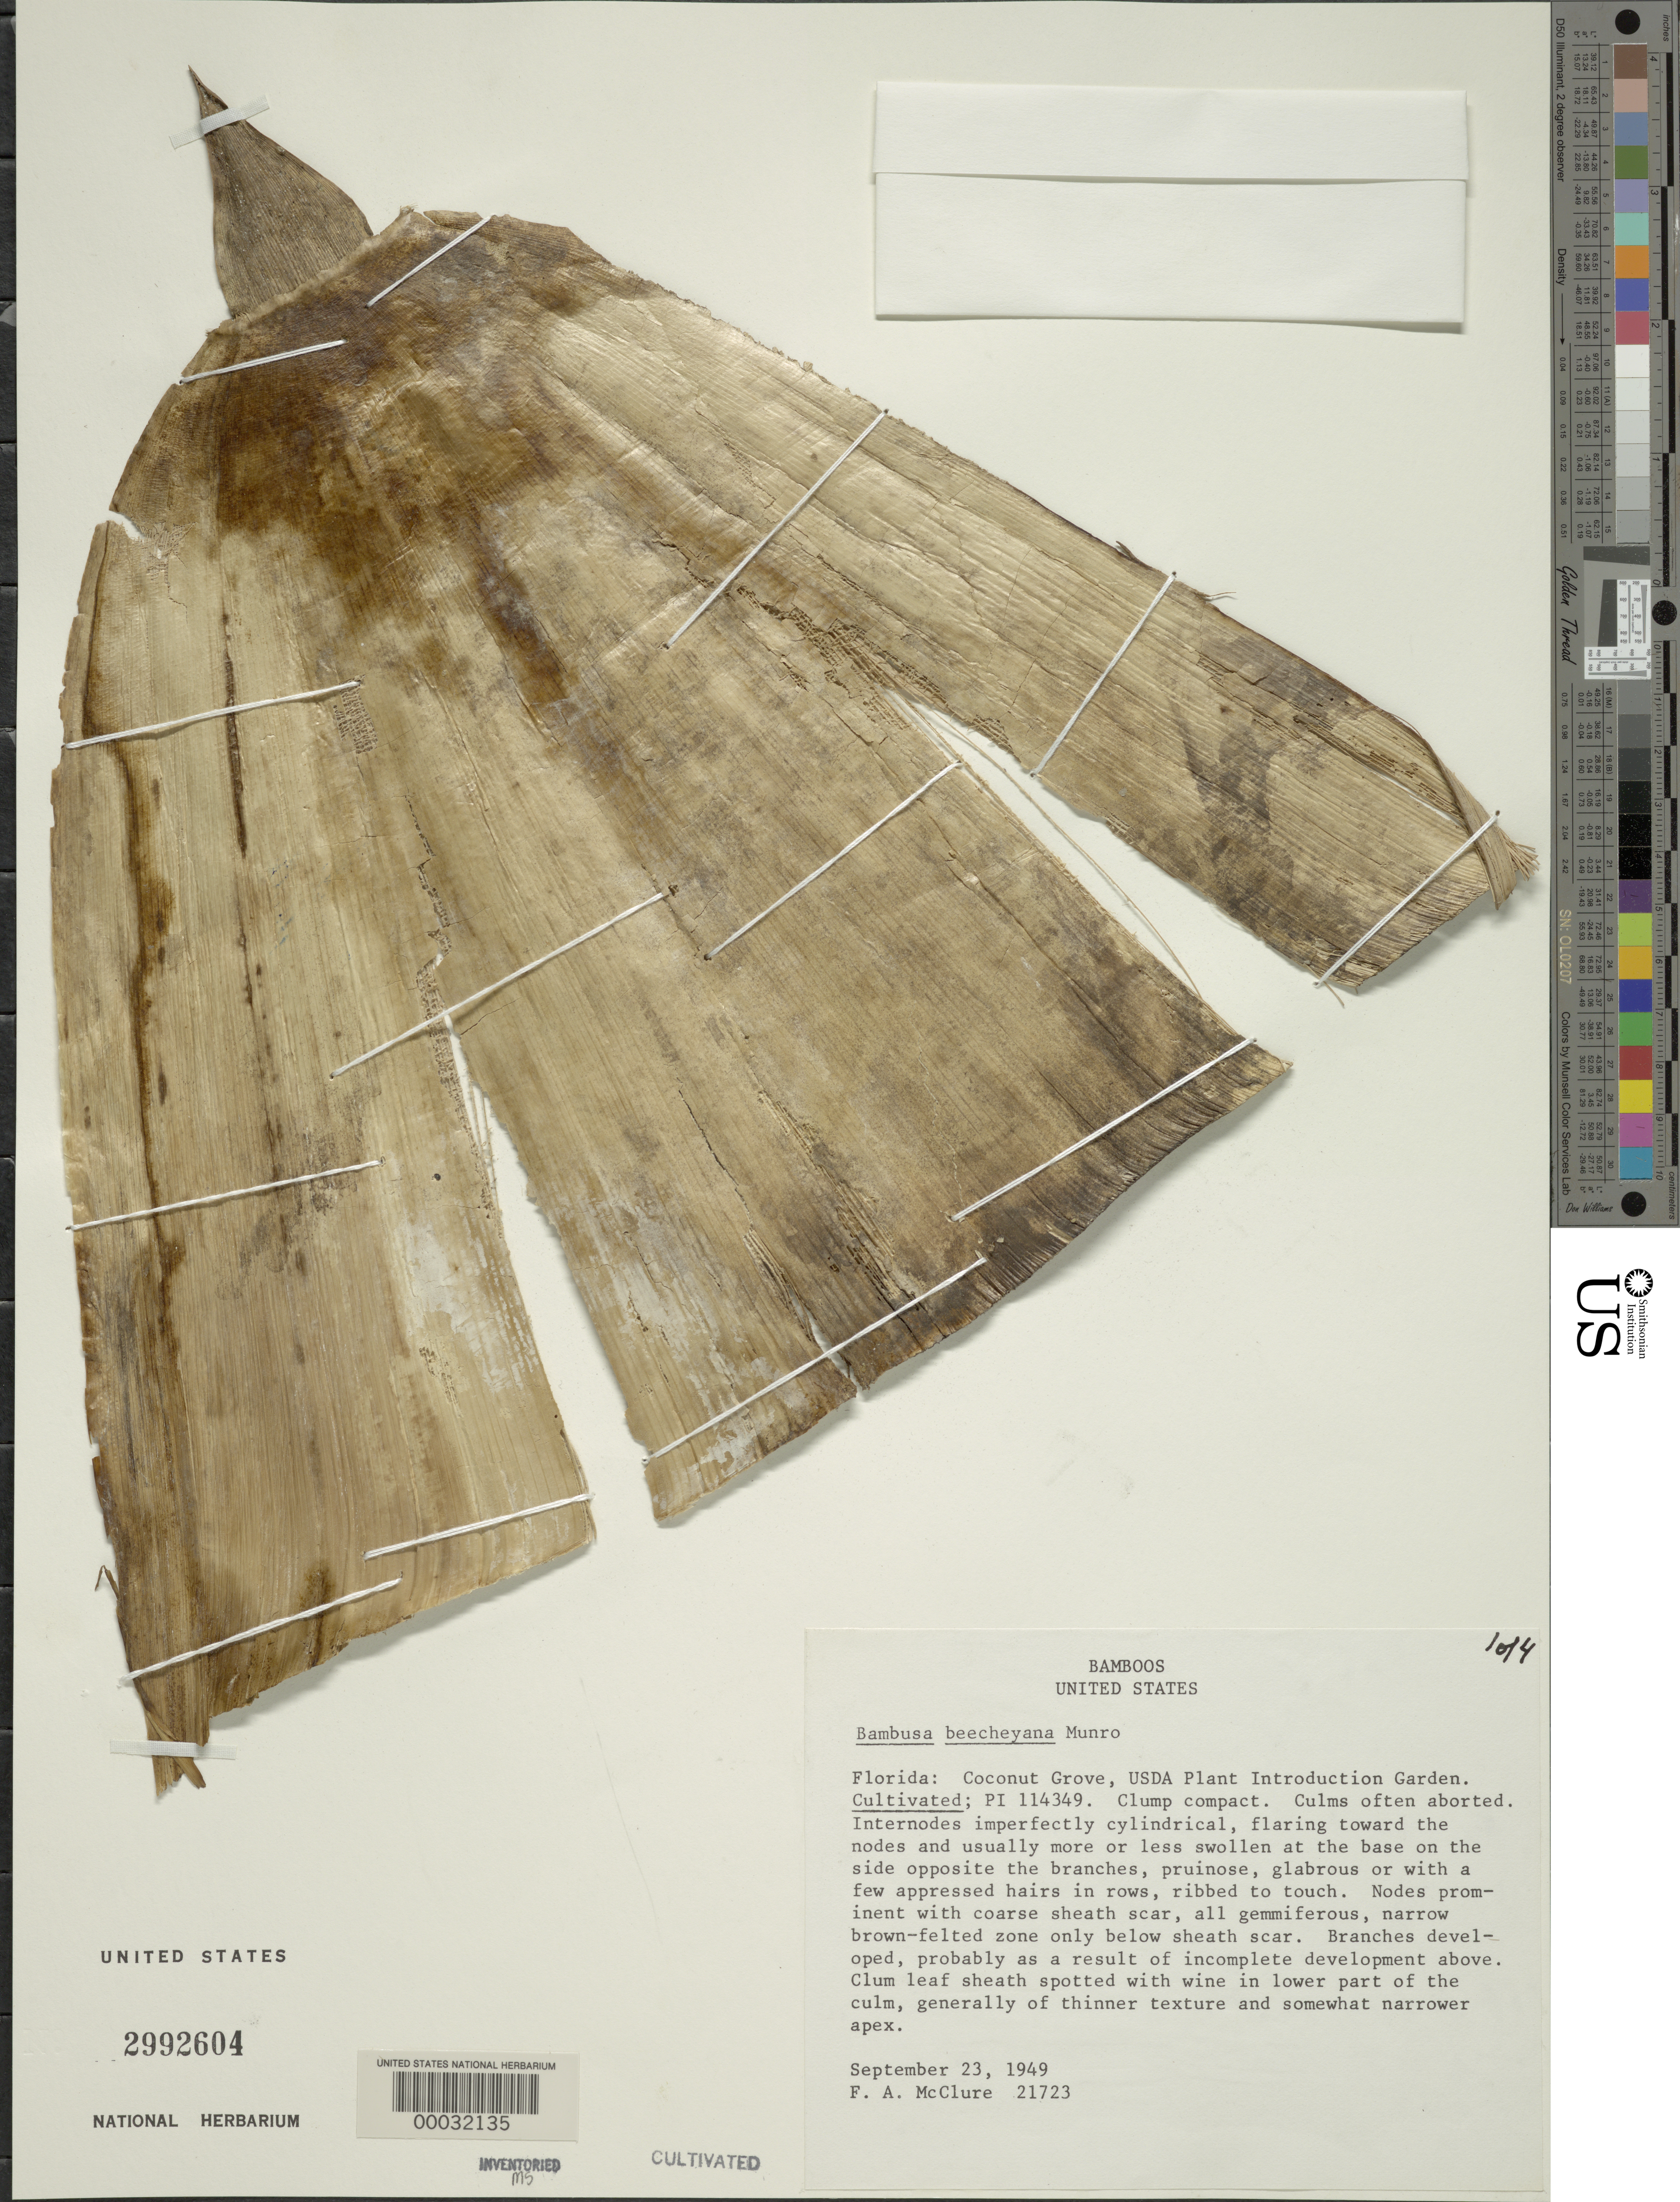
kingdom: Plantae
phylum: Tracheophyta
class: Liliopsida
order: Poales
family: Poaceae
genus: Bambusa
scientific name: Bambusa beecheyana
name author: Munro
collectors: F. A. McClure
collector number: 21723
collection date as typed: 23 Sep 1949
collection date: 1949-09-23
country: United States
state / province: Florida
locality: U.s.d.a. plant introduction station-coconut grove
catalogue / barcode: US 2992604